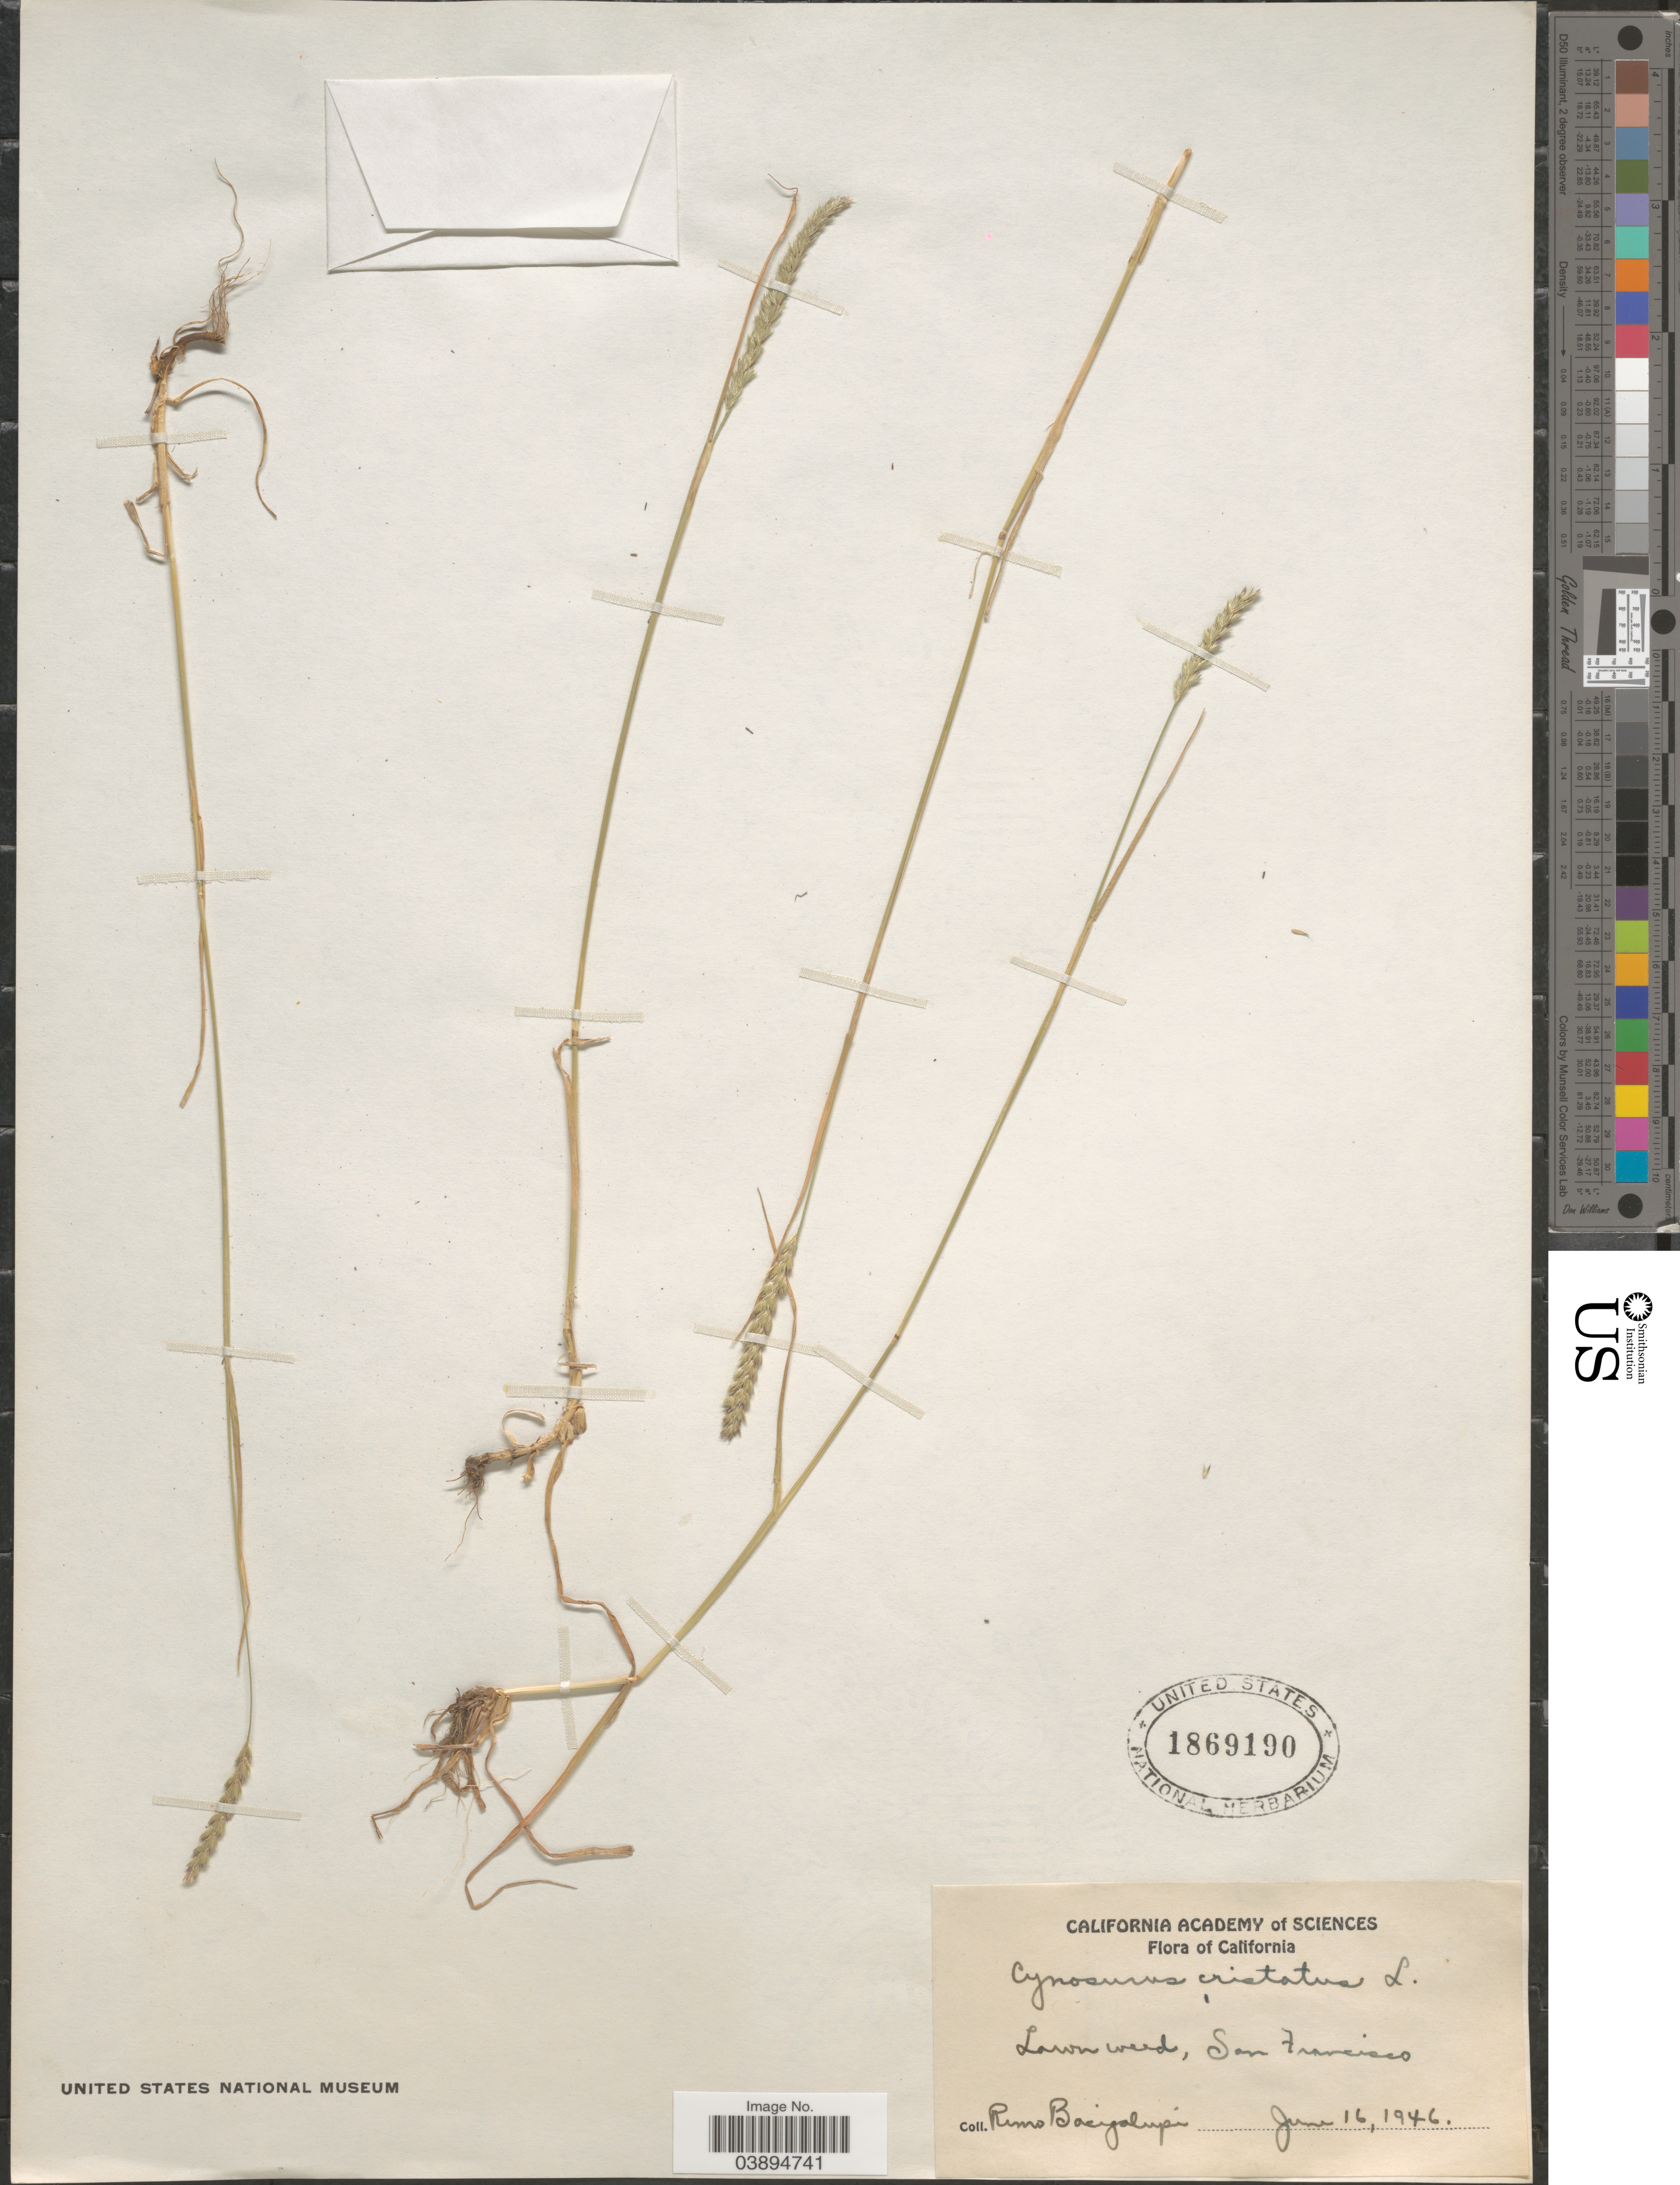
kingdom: Plantae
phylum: Tracheophyta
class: Liliopsida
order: Poales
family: Poaceae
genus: Cynosurus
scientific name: Cynosurus cristatus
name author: L.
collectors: R. Bacigalupi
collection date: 1946-06-16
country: United States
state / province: California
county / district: San Francisco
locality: Lawn weed, San Francisco.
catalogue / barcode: US 1869190